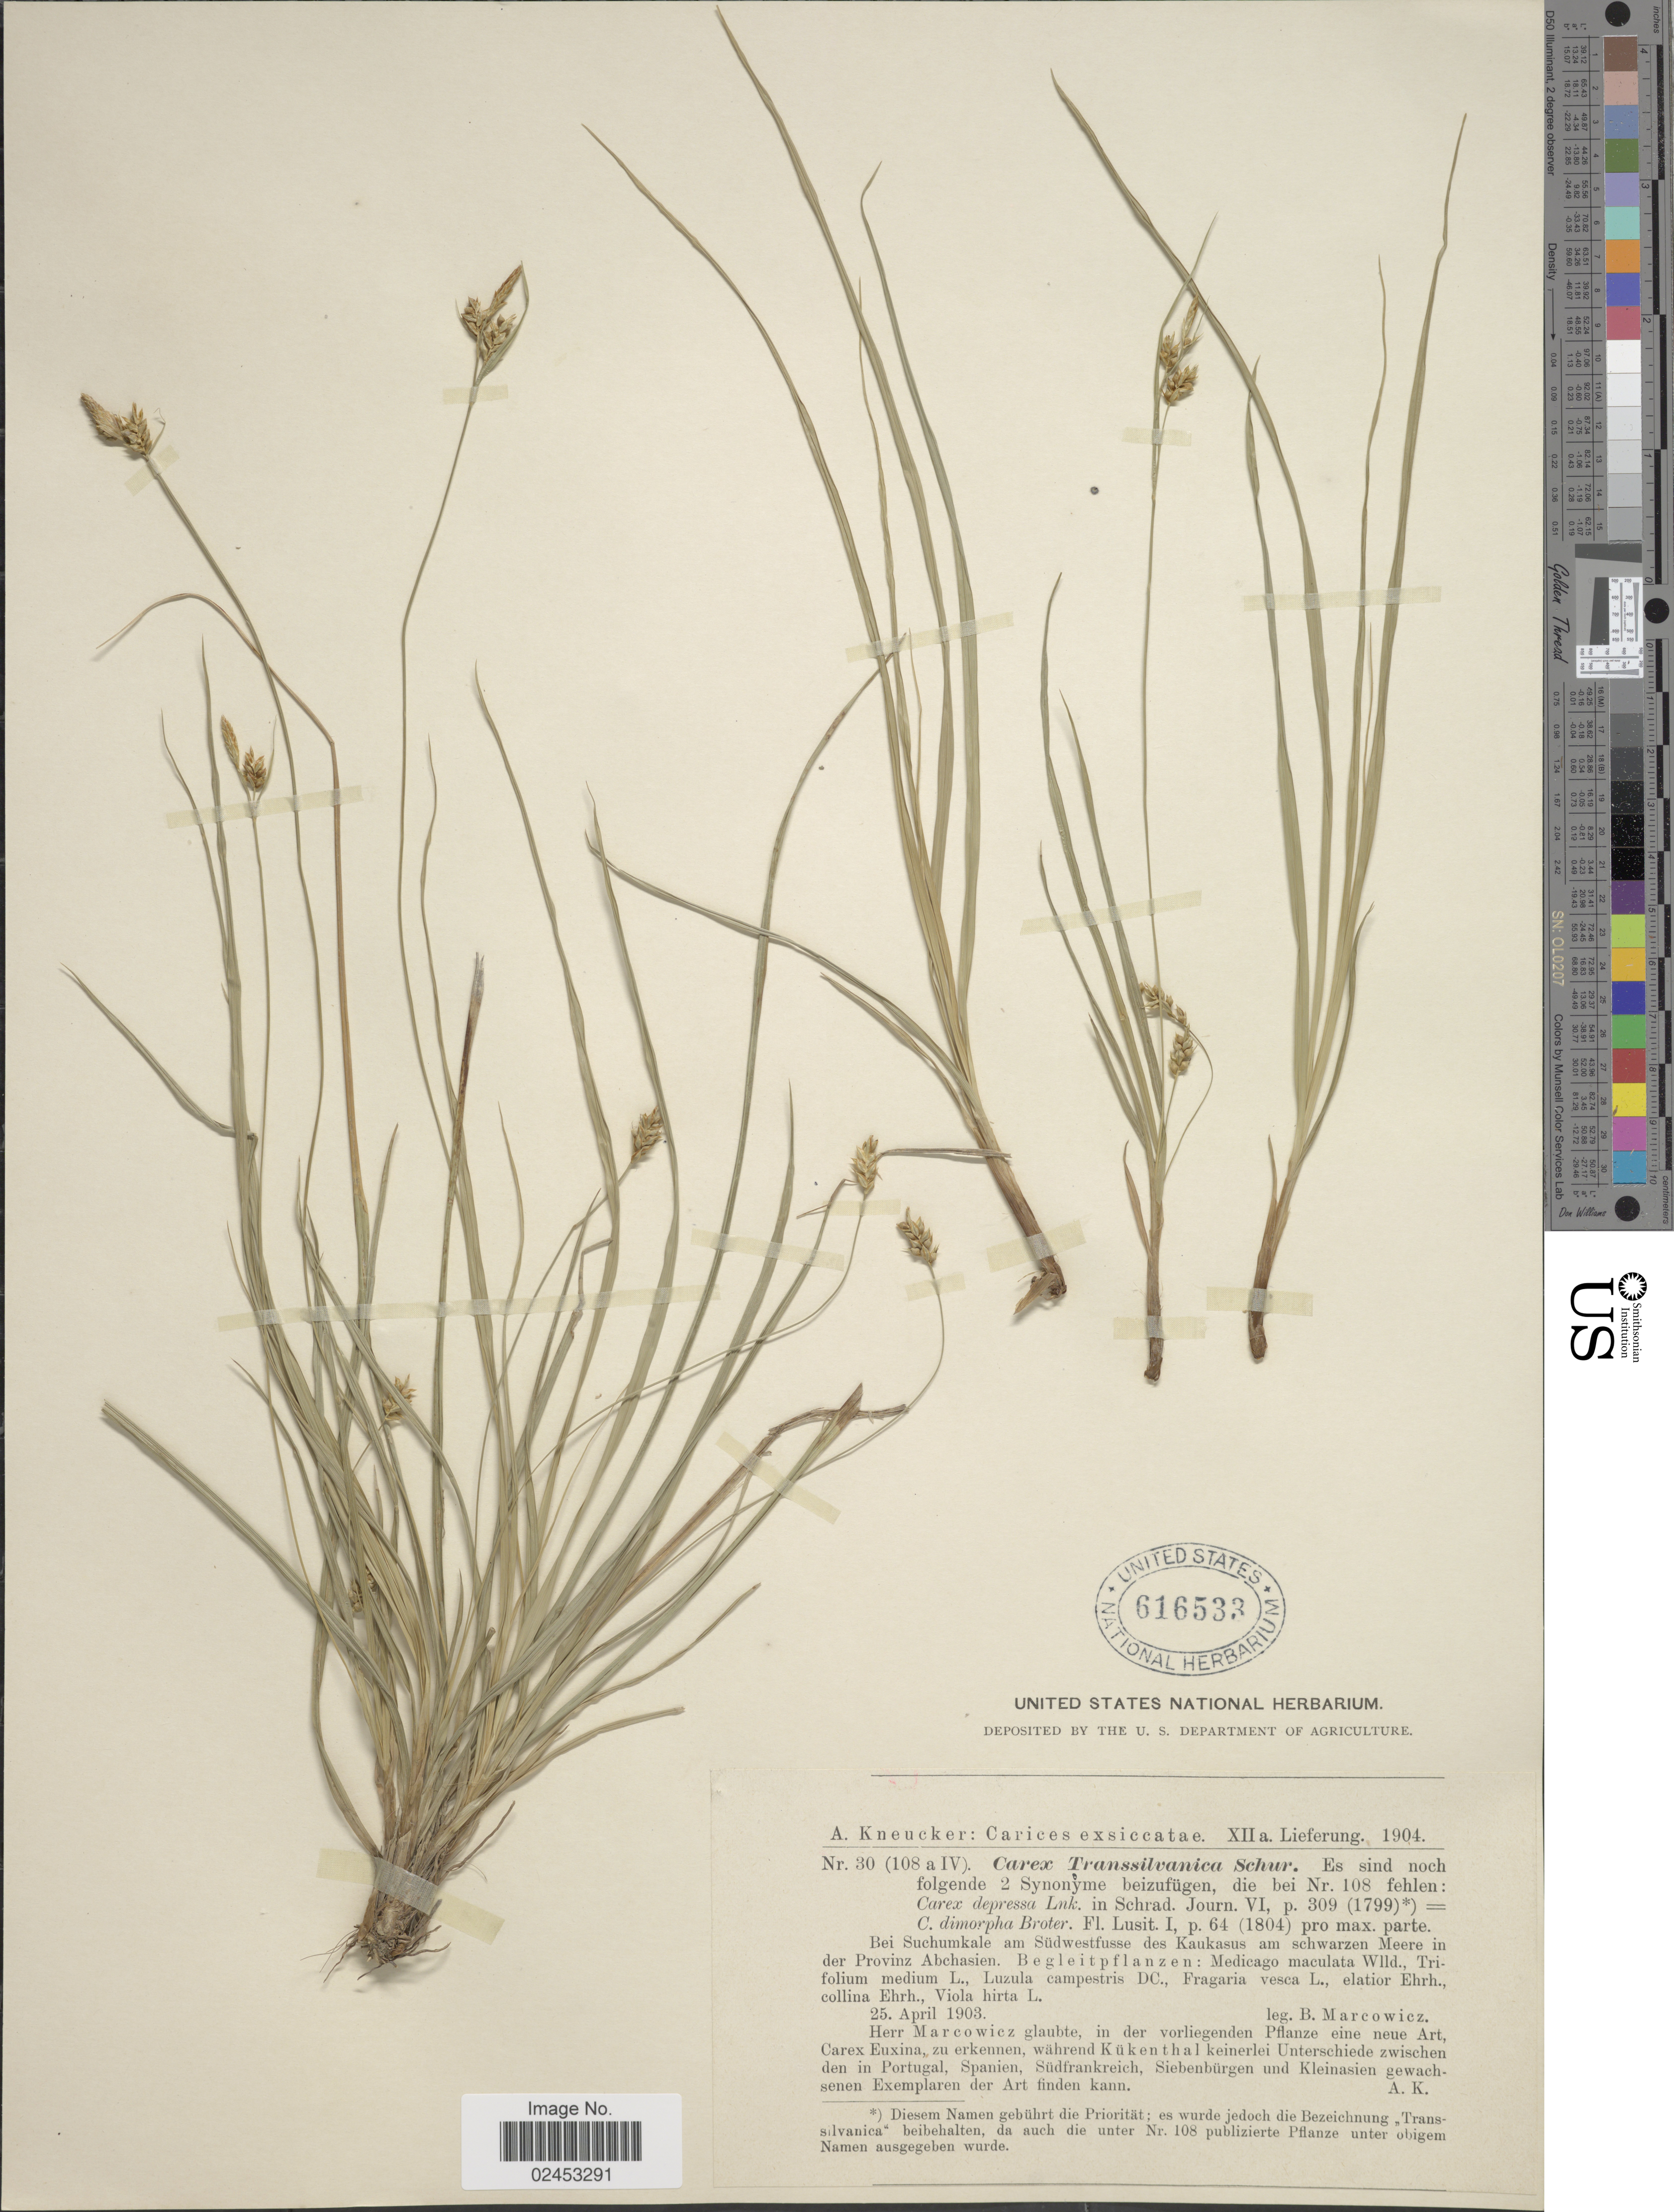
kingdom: Plantae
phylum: Tracheophyta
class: Liliopsida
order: Poales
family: Cyperaceae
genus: Carex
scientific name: Carex transsilvanica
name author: Schur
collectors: B. Marcowicz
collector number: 30 (108 a IV)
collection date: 1903-04-25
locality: Bei Suchumkale am Sudwestfusse des Kaukasus am schwarzen Meere in der Provinz Abchasien.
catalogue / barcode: US 616533